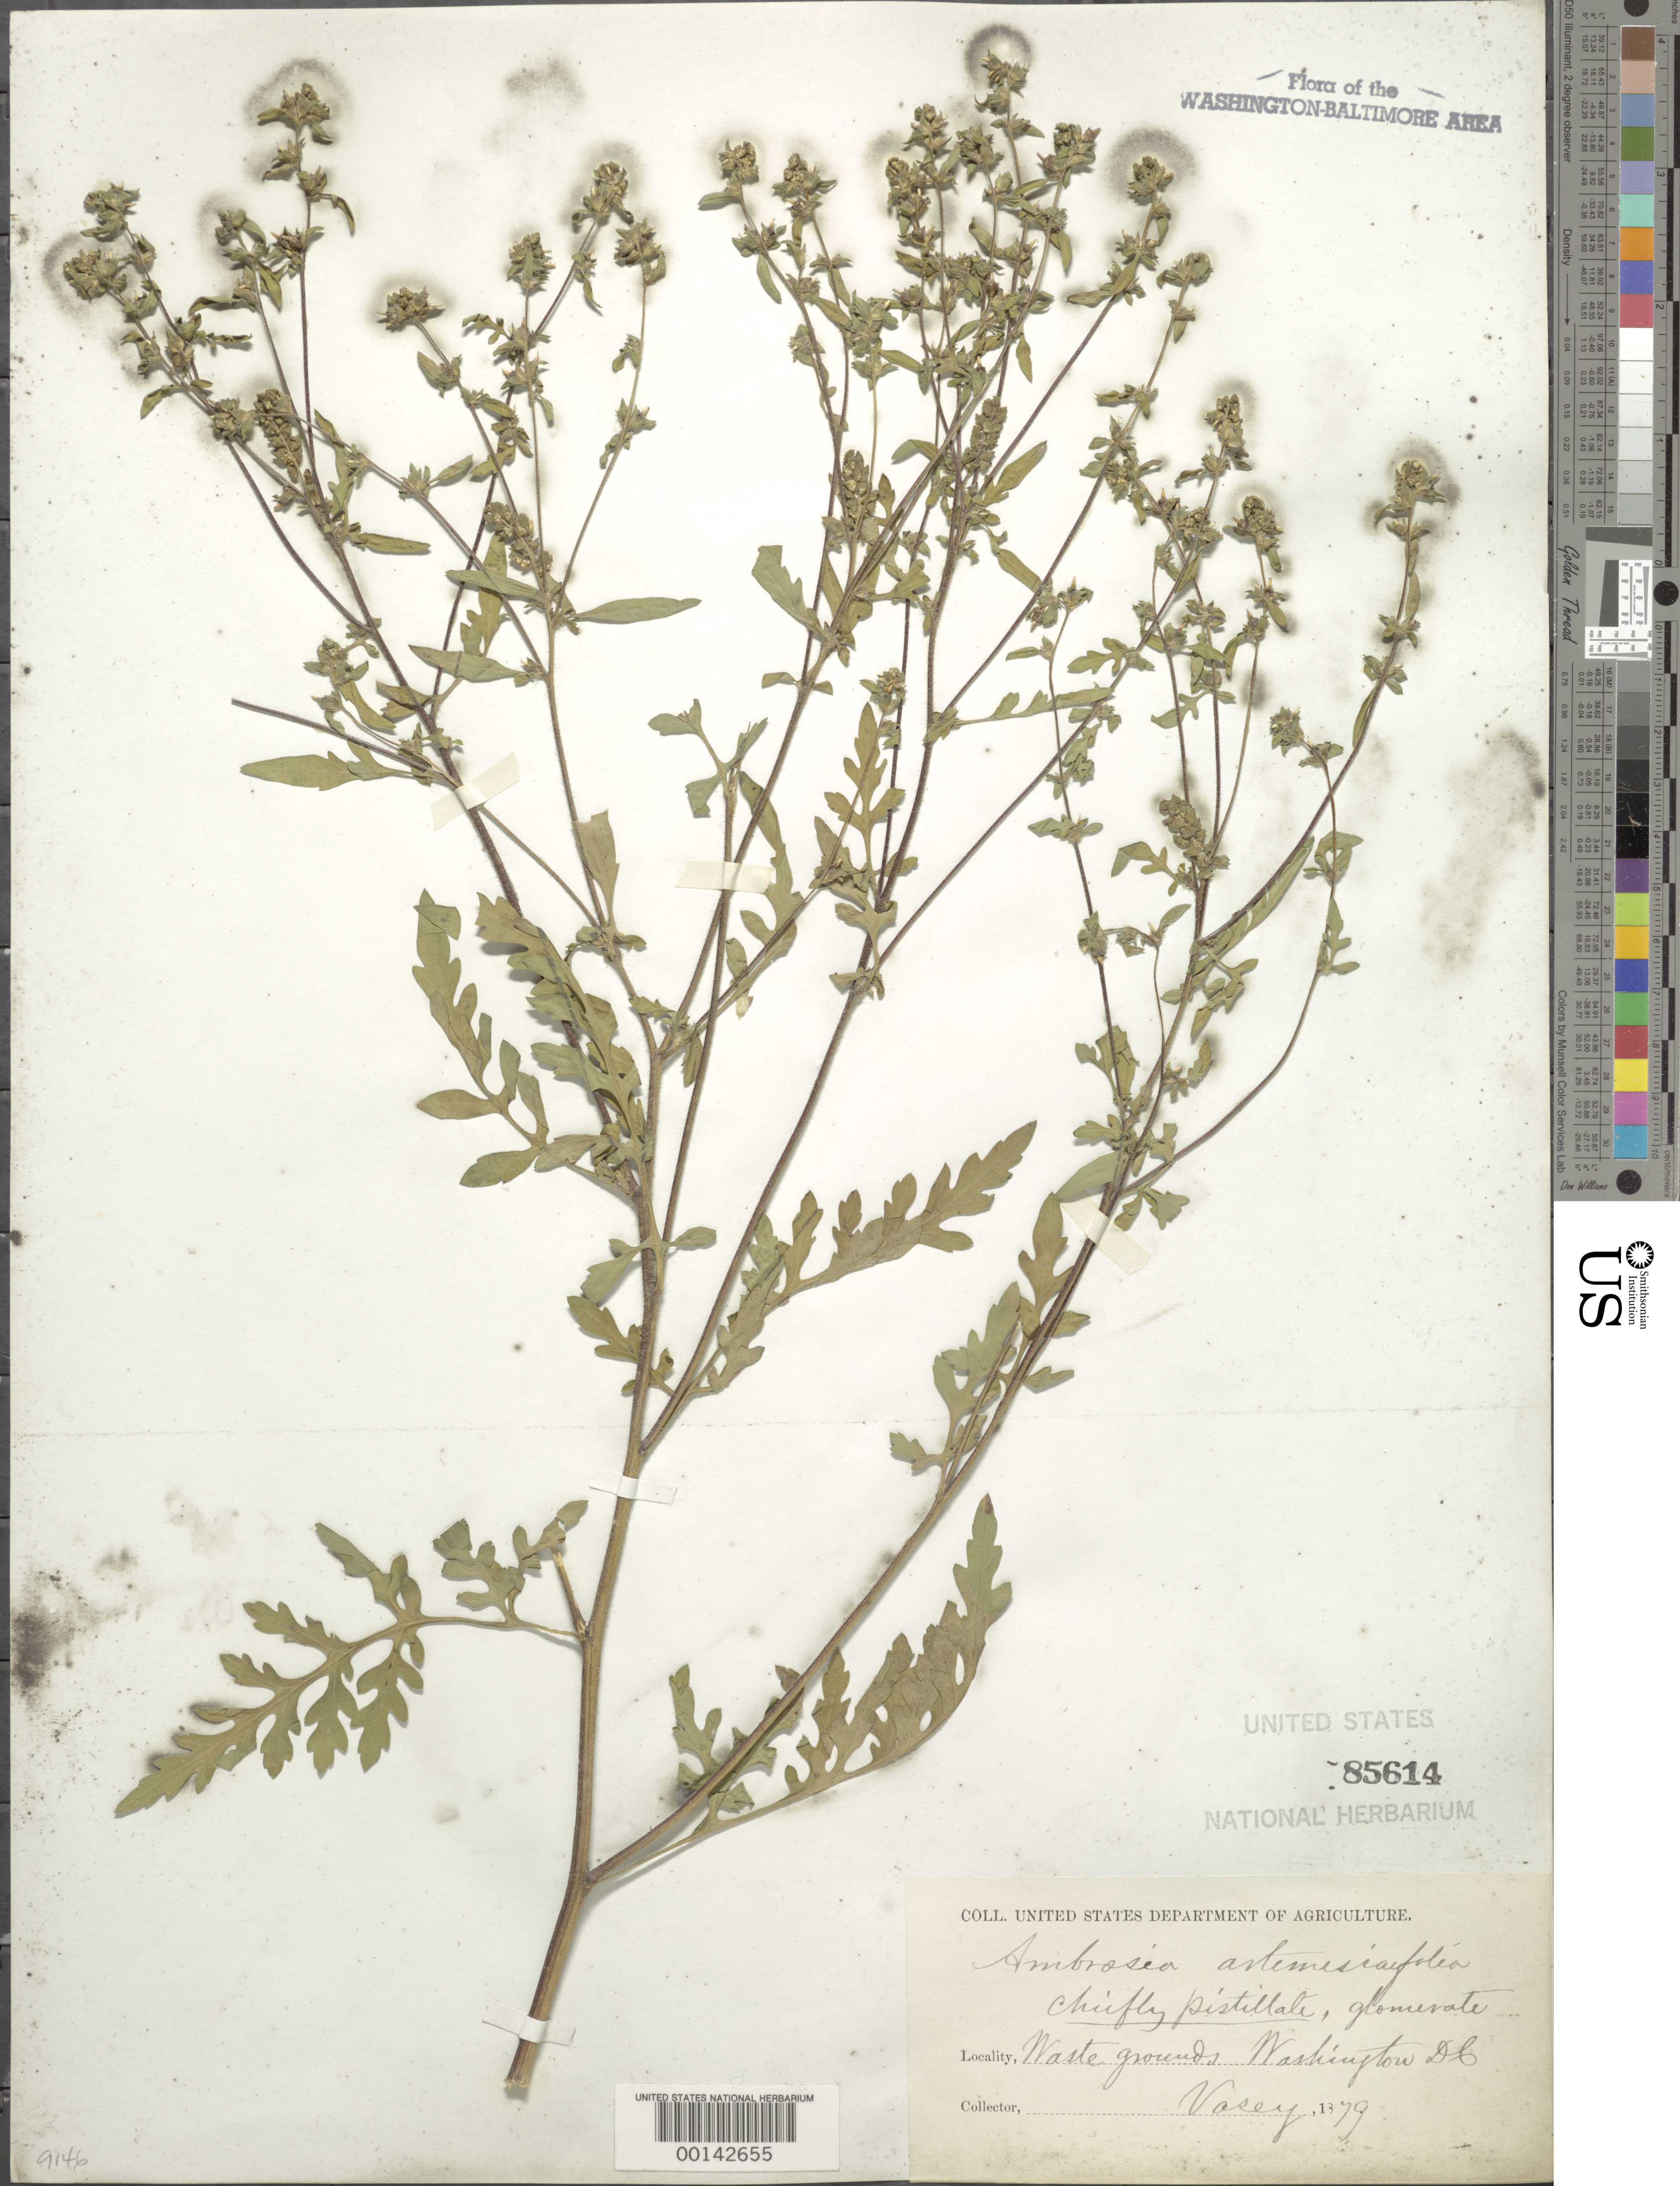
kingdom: Plantae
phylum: Tracheophyta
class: Magnoliopsida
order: Asterales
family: Asteraceae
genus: Ambrosia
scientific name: Ambrosia artemisiifolia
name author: L.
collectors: G. Vasey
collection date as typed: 1879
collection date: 1879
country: United States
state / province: District of Columbia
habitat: Waste ground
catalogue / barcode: US 85614